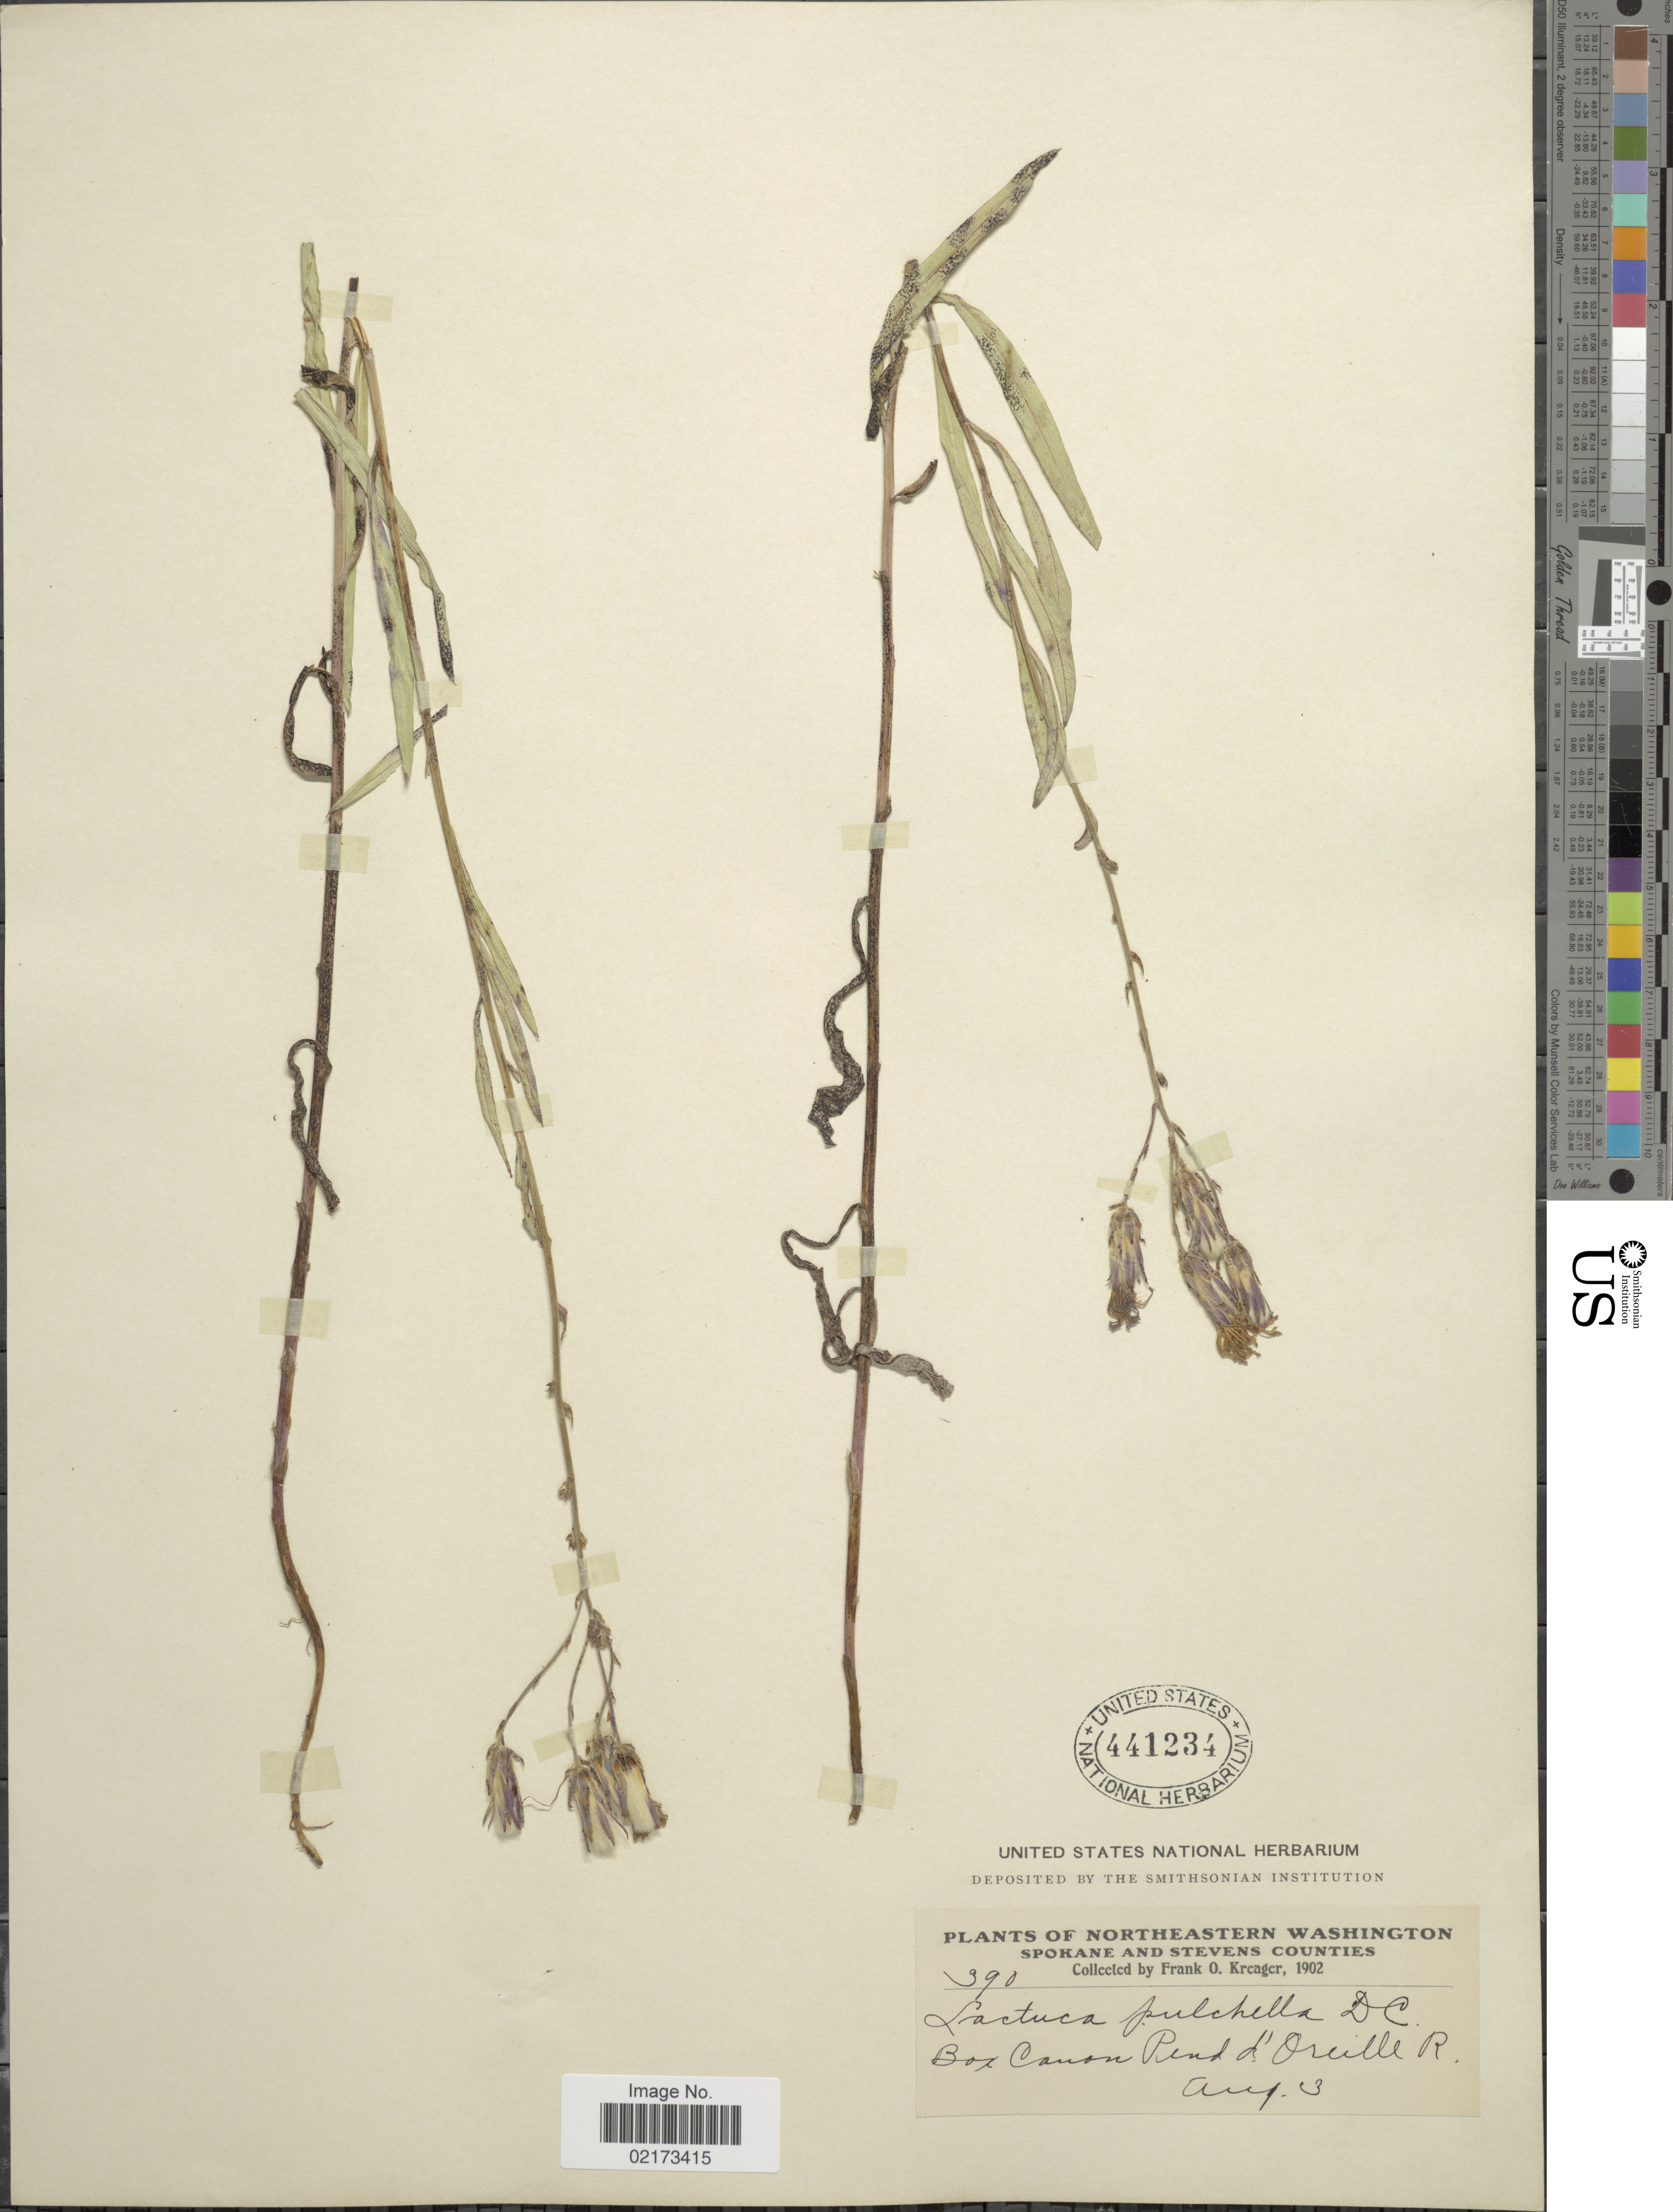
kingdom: Plantae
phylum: Tracheophyta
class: Magnoliopsida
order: Asterales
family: Asteraceae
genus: Lactuca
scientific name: Lactuca tatarica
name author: (L.) C.A. Mey.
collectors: F. Kreager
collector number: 390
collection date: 1902-08-03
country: United States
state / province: Washington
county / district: Spokane / Stevens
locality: Northeastern Washington, Spokane and Stevens Counties, Box Canon Pend d'Oreille R.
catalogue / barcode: US 441234